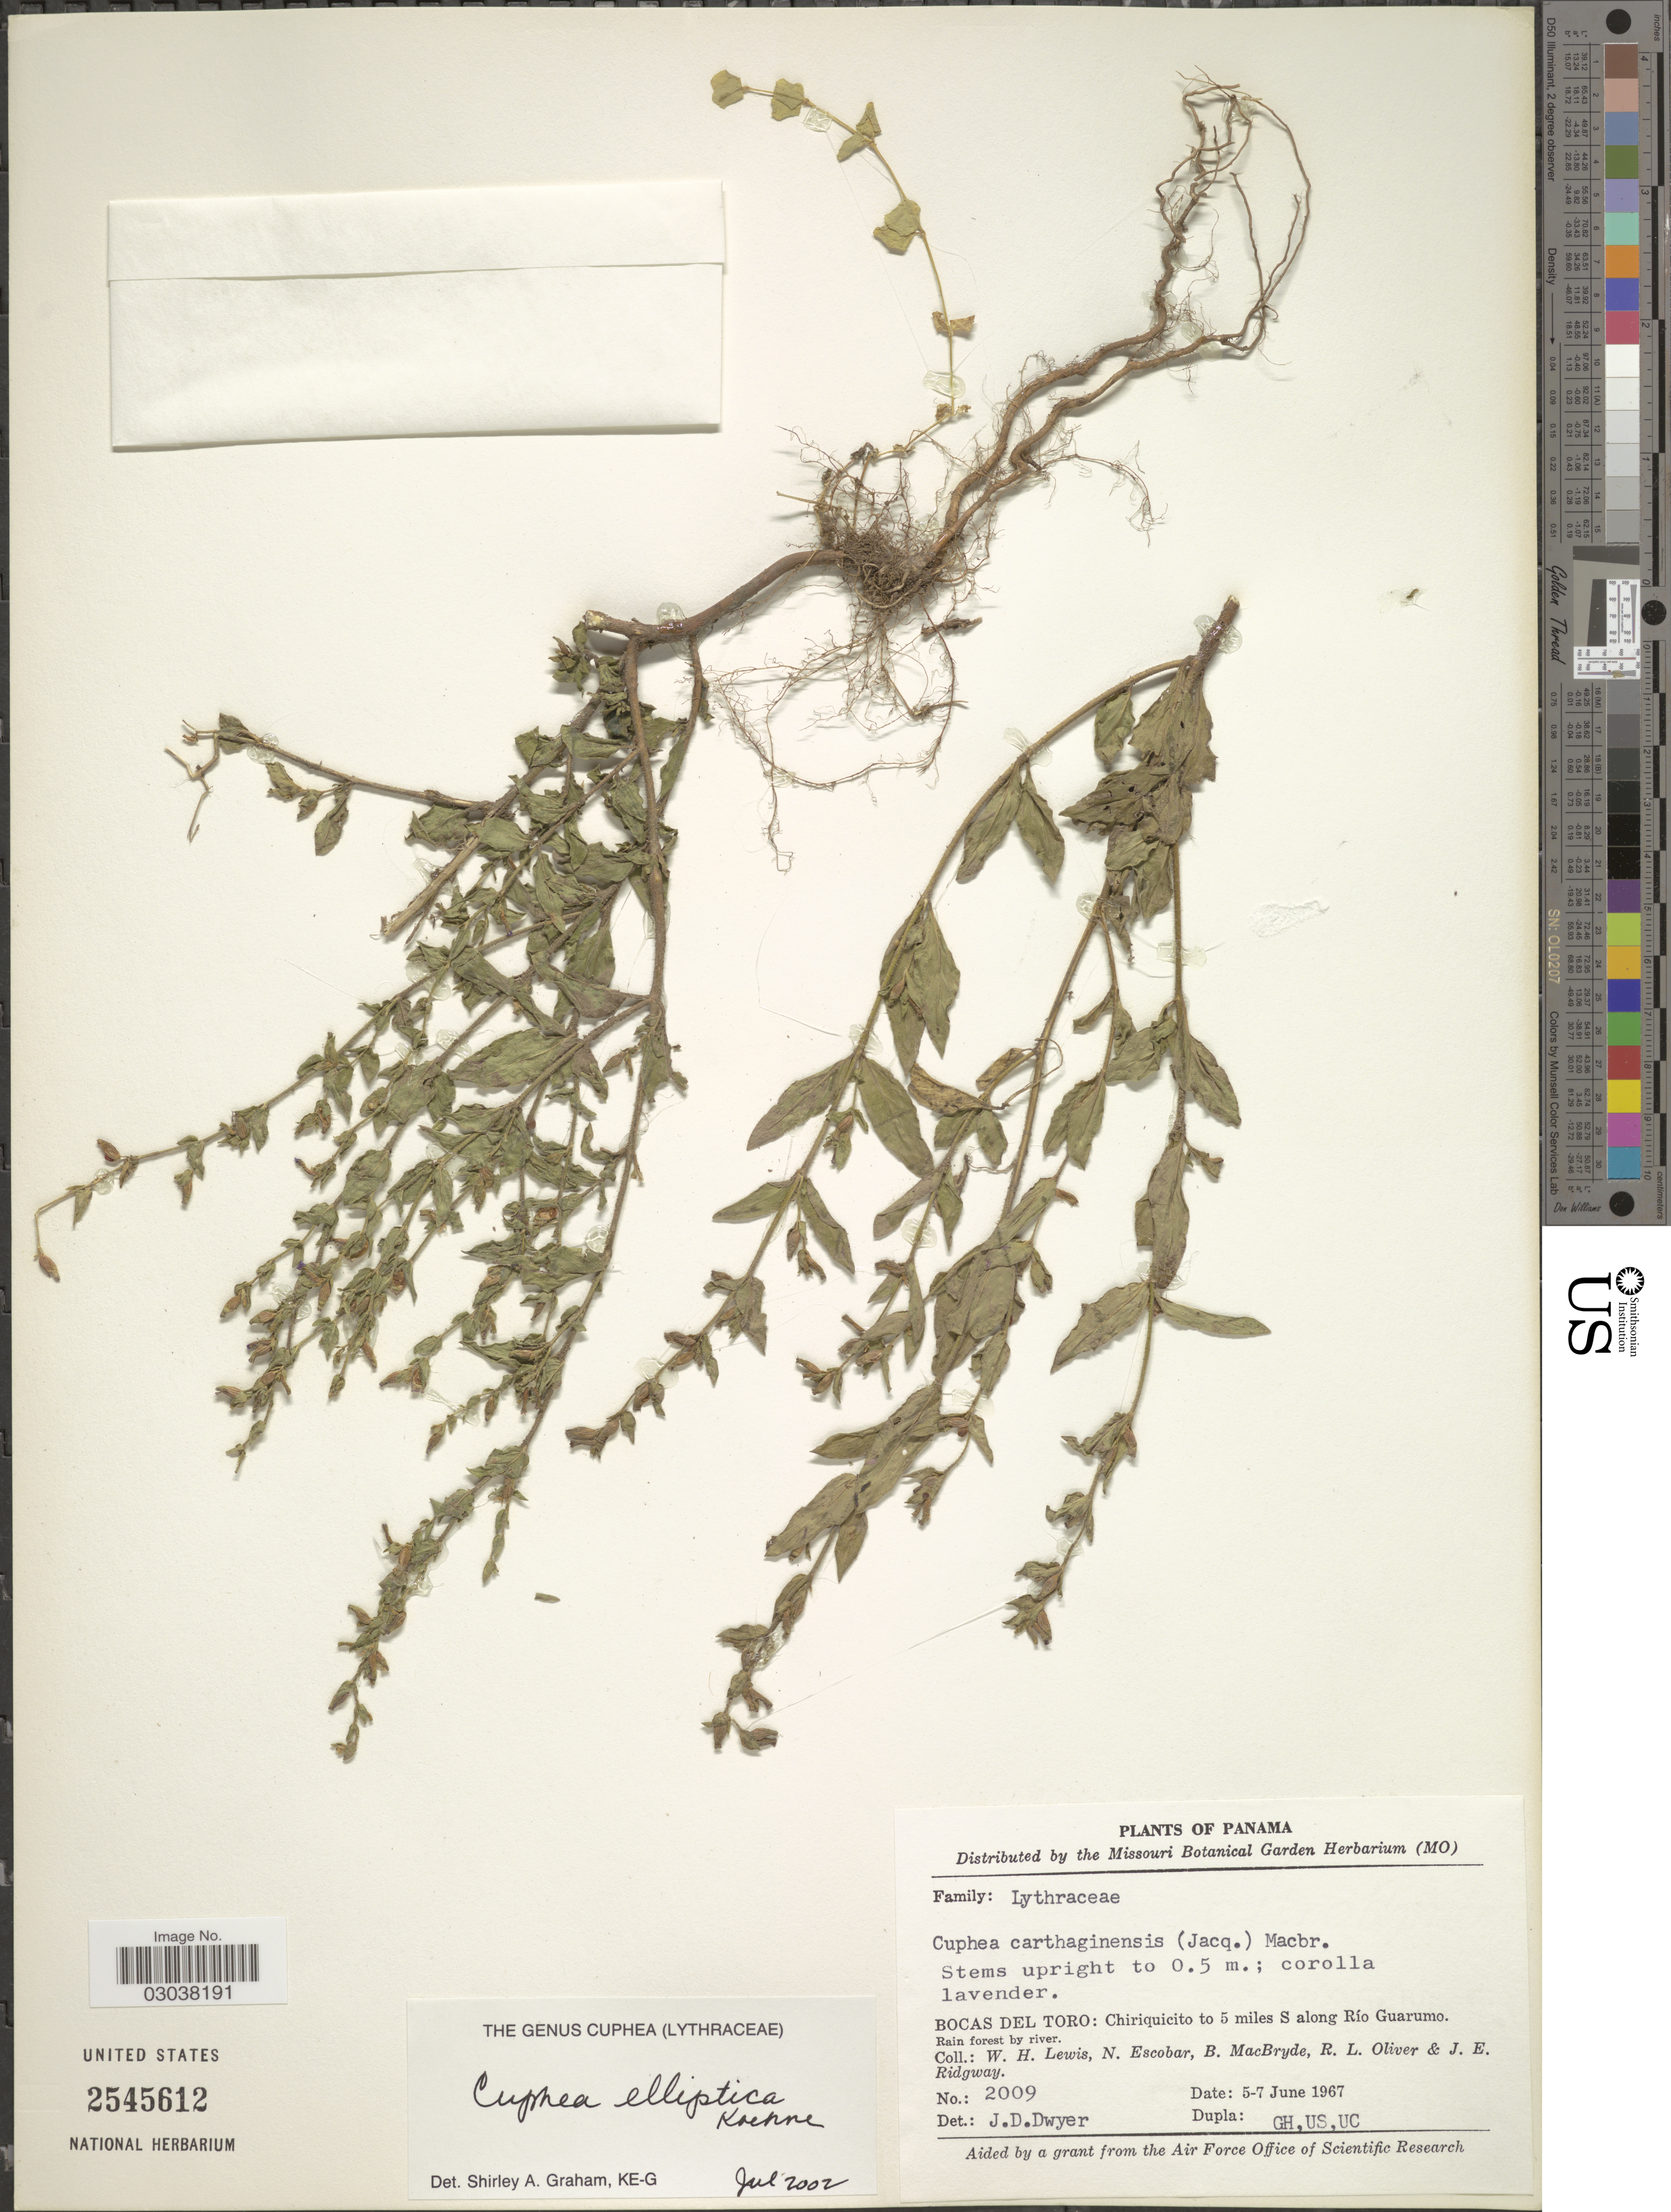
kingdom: Plantae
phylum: Tracheophyta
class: Magnoliopsida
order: Myrtales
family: Lythraceae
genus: Cuphea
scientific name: Cuphea elliptica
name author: Koehne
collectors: W. H. Lewis, N. Escobar, B. MacBryde, R. Oliver & J. Ridgway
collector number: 2009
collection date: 1967-06-05/1967-06-07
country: Panama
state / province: Bocas del Toro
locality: Chiriquicito to 5 miles S along Río Guarumo. Rain forest by river.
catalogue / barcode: US 2545612